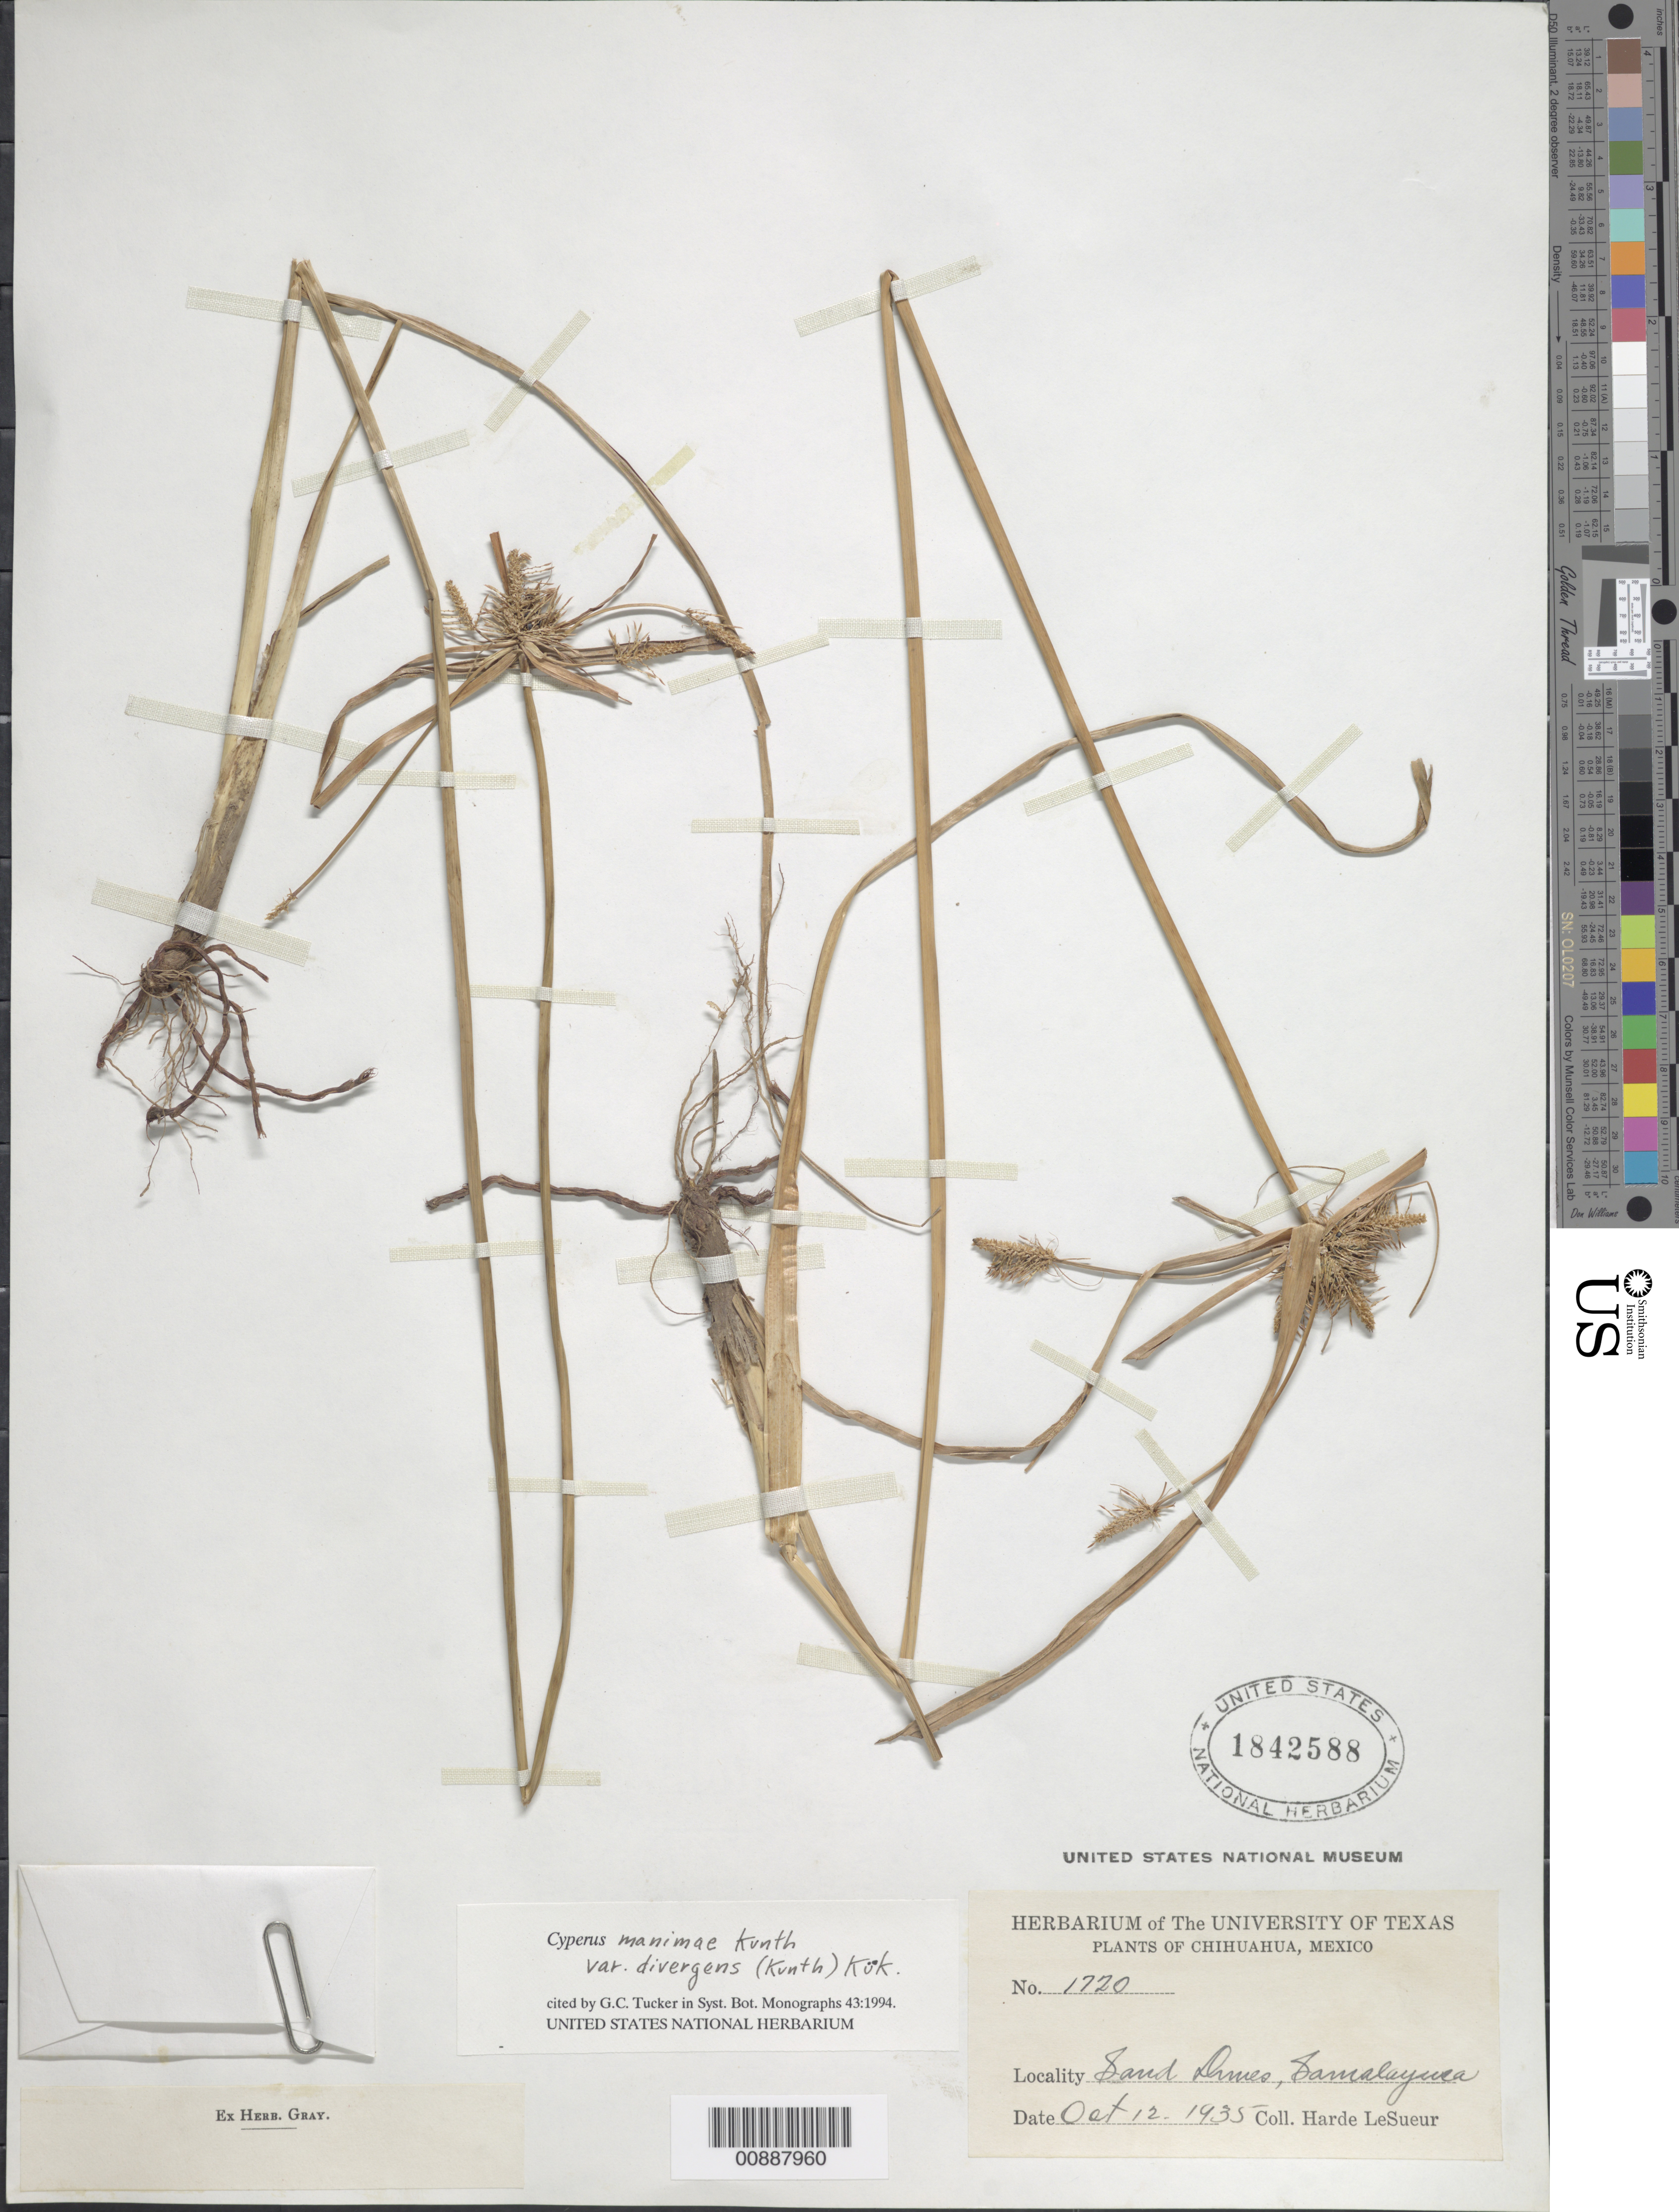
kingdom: Plantae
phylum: Tracheophyta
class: Liliopsida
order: Poales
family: Cyperaceae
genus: Cyperus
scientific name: Cyperus manimae var. divergens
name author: (Kunth) Kük.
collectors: D. H. LeSueur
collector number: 1720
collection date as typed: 12 Oct 1935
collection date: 1935-10-12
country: Mexico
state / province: Chihuahua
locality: Samalayuca, Chihuahua.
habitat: Sand Dunes.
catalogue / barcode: US 1842588